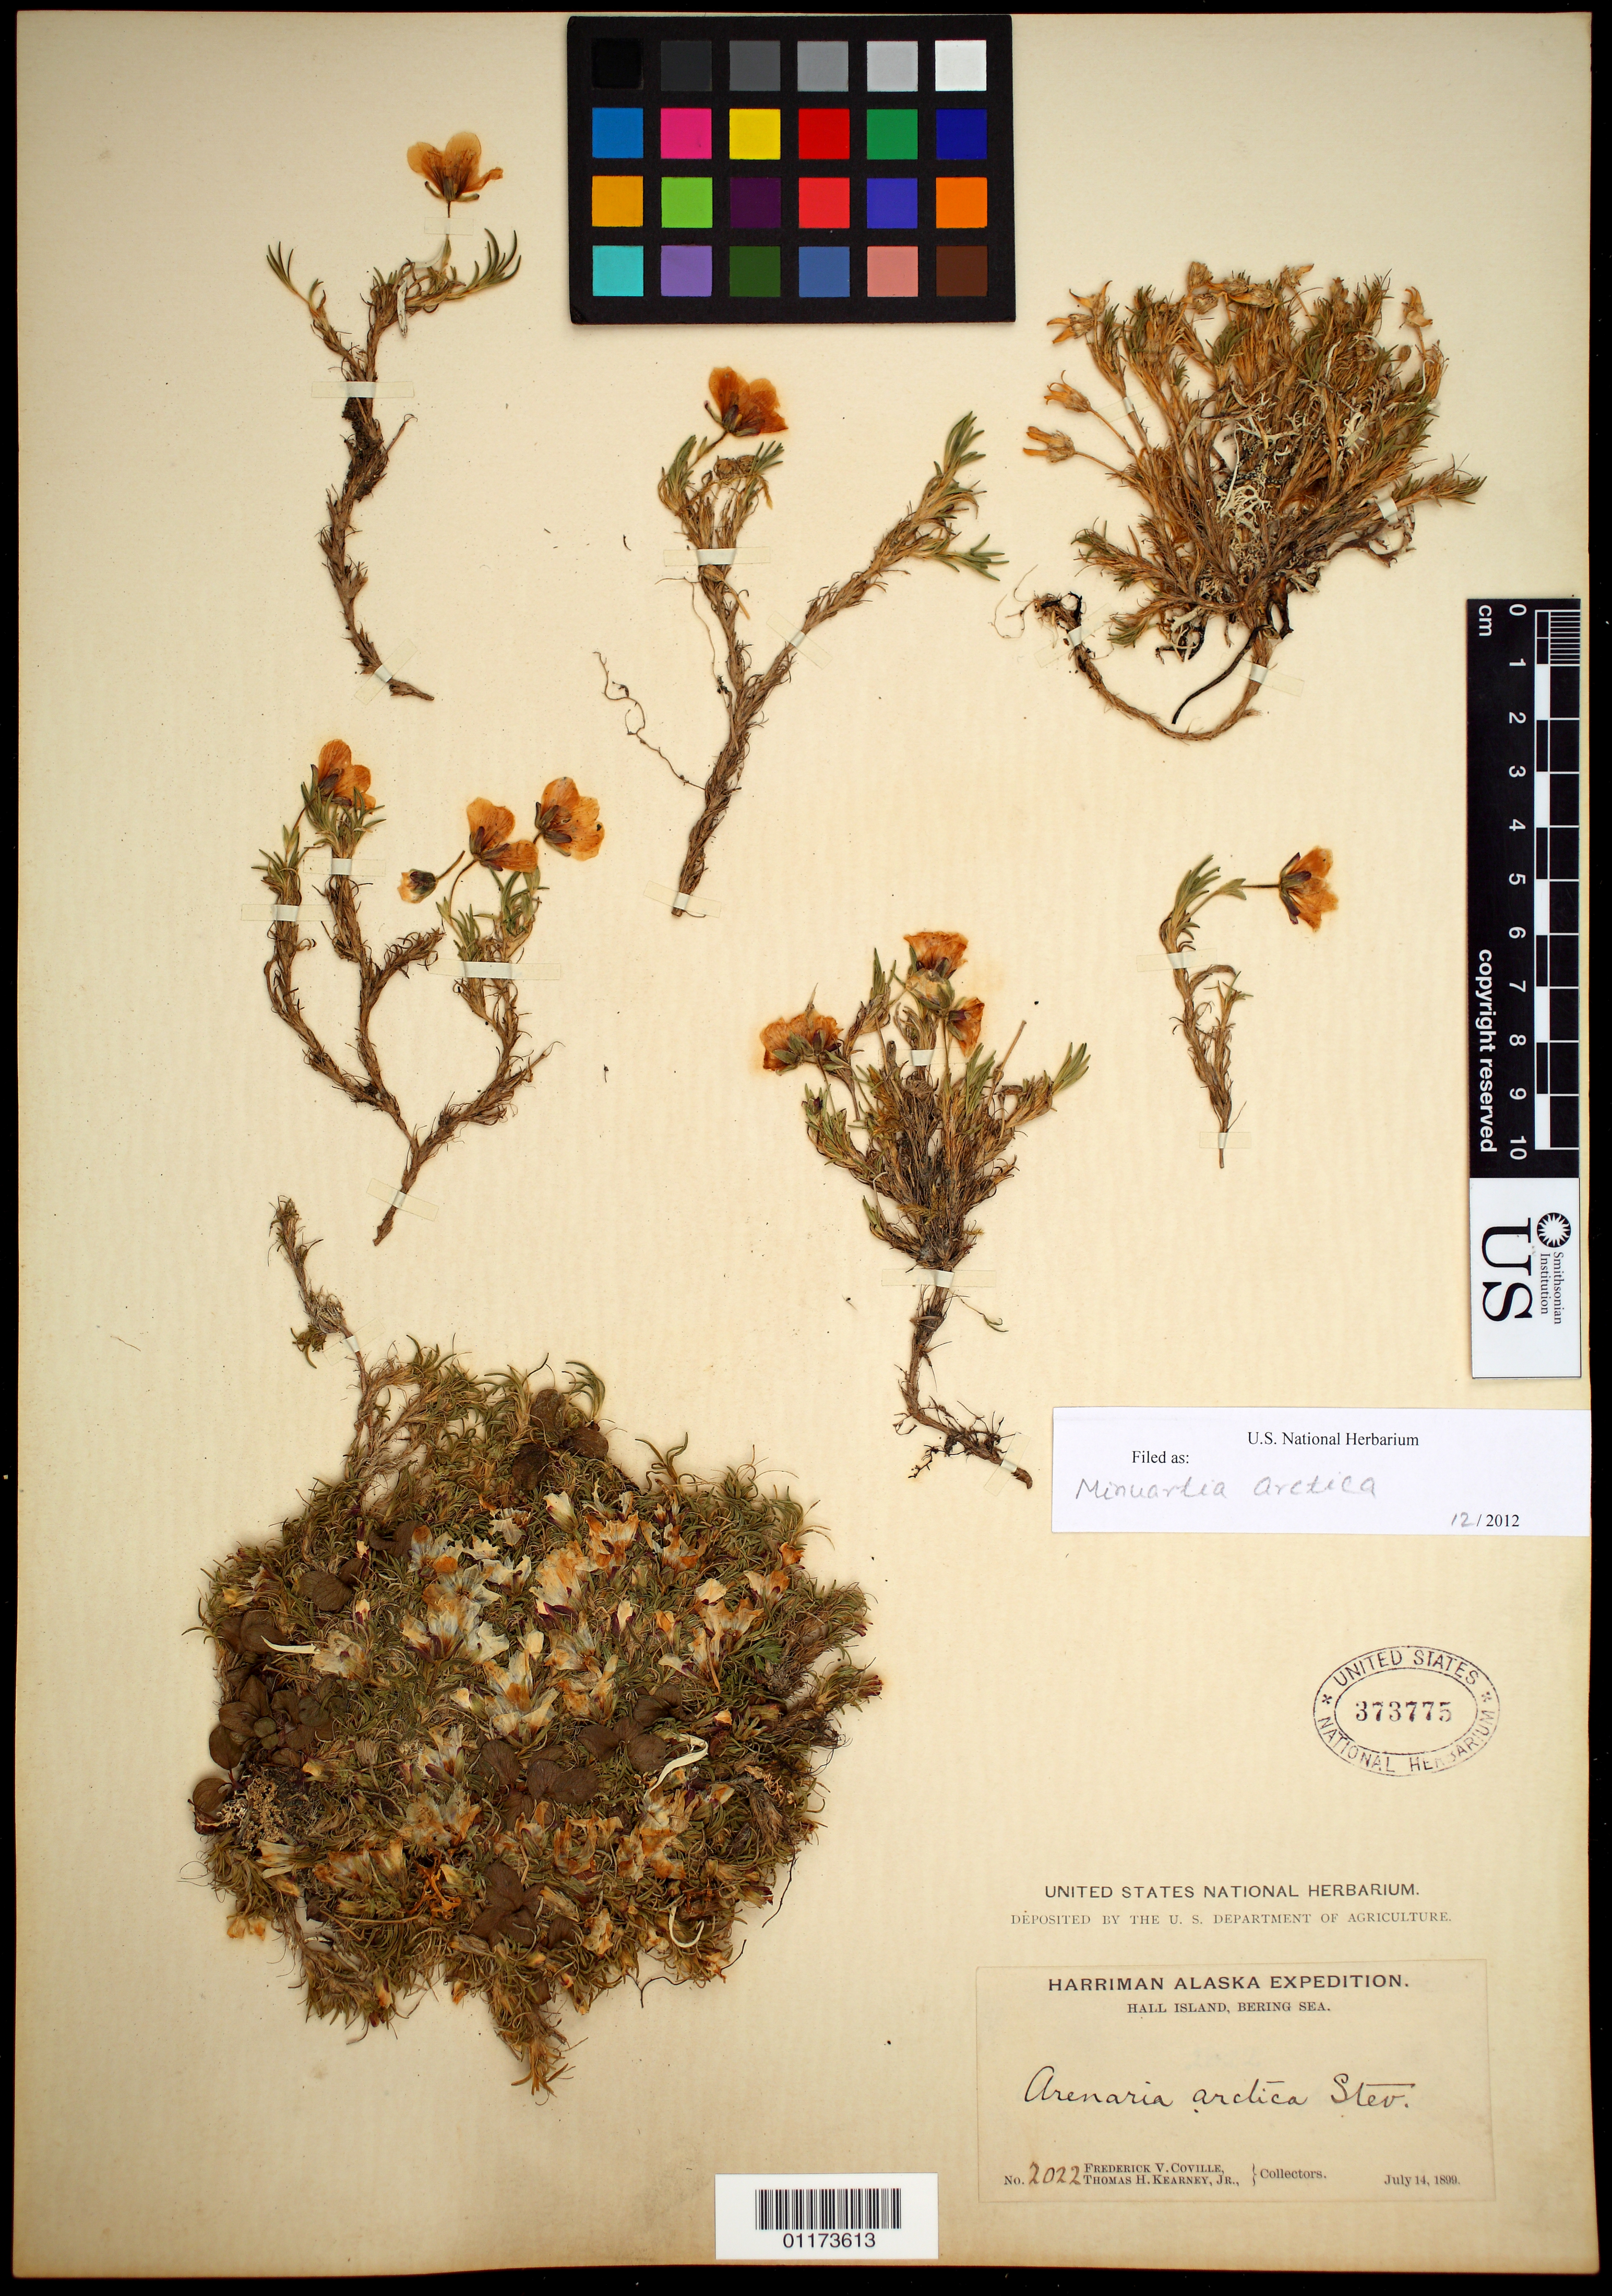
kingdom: Plantae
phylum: Tracheophyta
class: Magnoliopsida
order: Caryophyllales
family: Caryophyllaceae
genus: Cherleria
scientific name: Cherleria arctica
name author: (Steven ex Ser.) A.J. Moore & Dillenb.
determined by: Strong, M. T., (US), Smithsonian Institution - National Museum of Natural History (UNITED STATES)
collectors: F. V. Coville & T. H. Kearney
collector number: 2022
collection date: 1899-07-14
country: United States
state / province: Alaska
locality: Hall Island, Bering Sea.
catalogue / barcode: US 373775